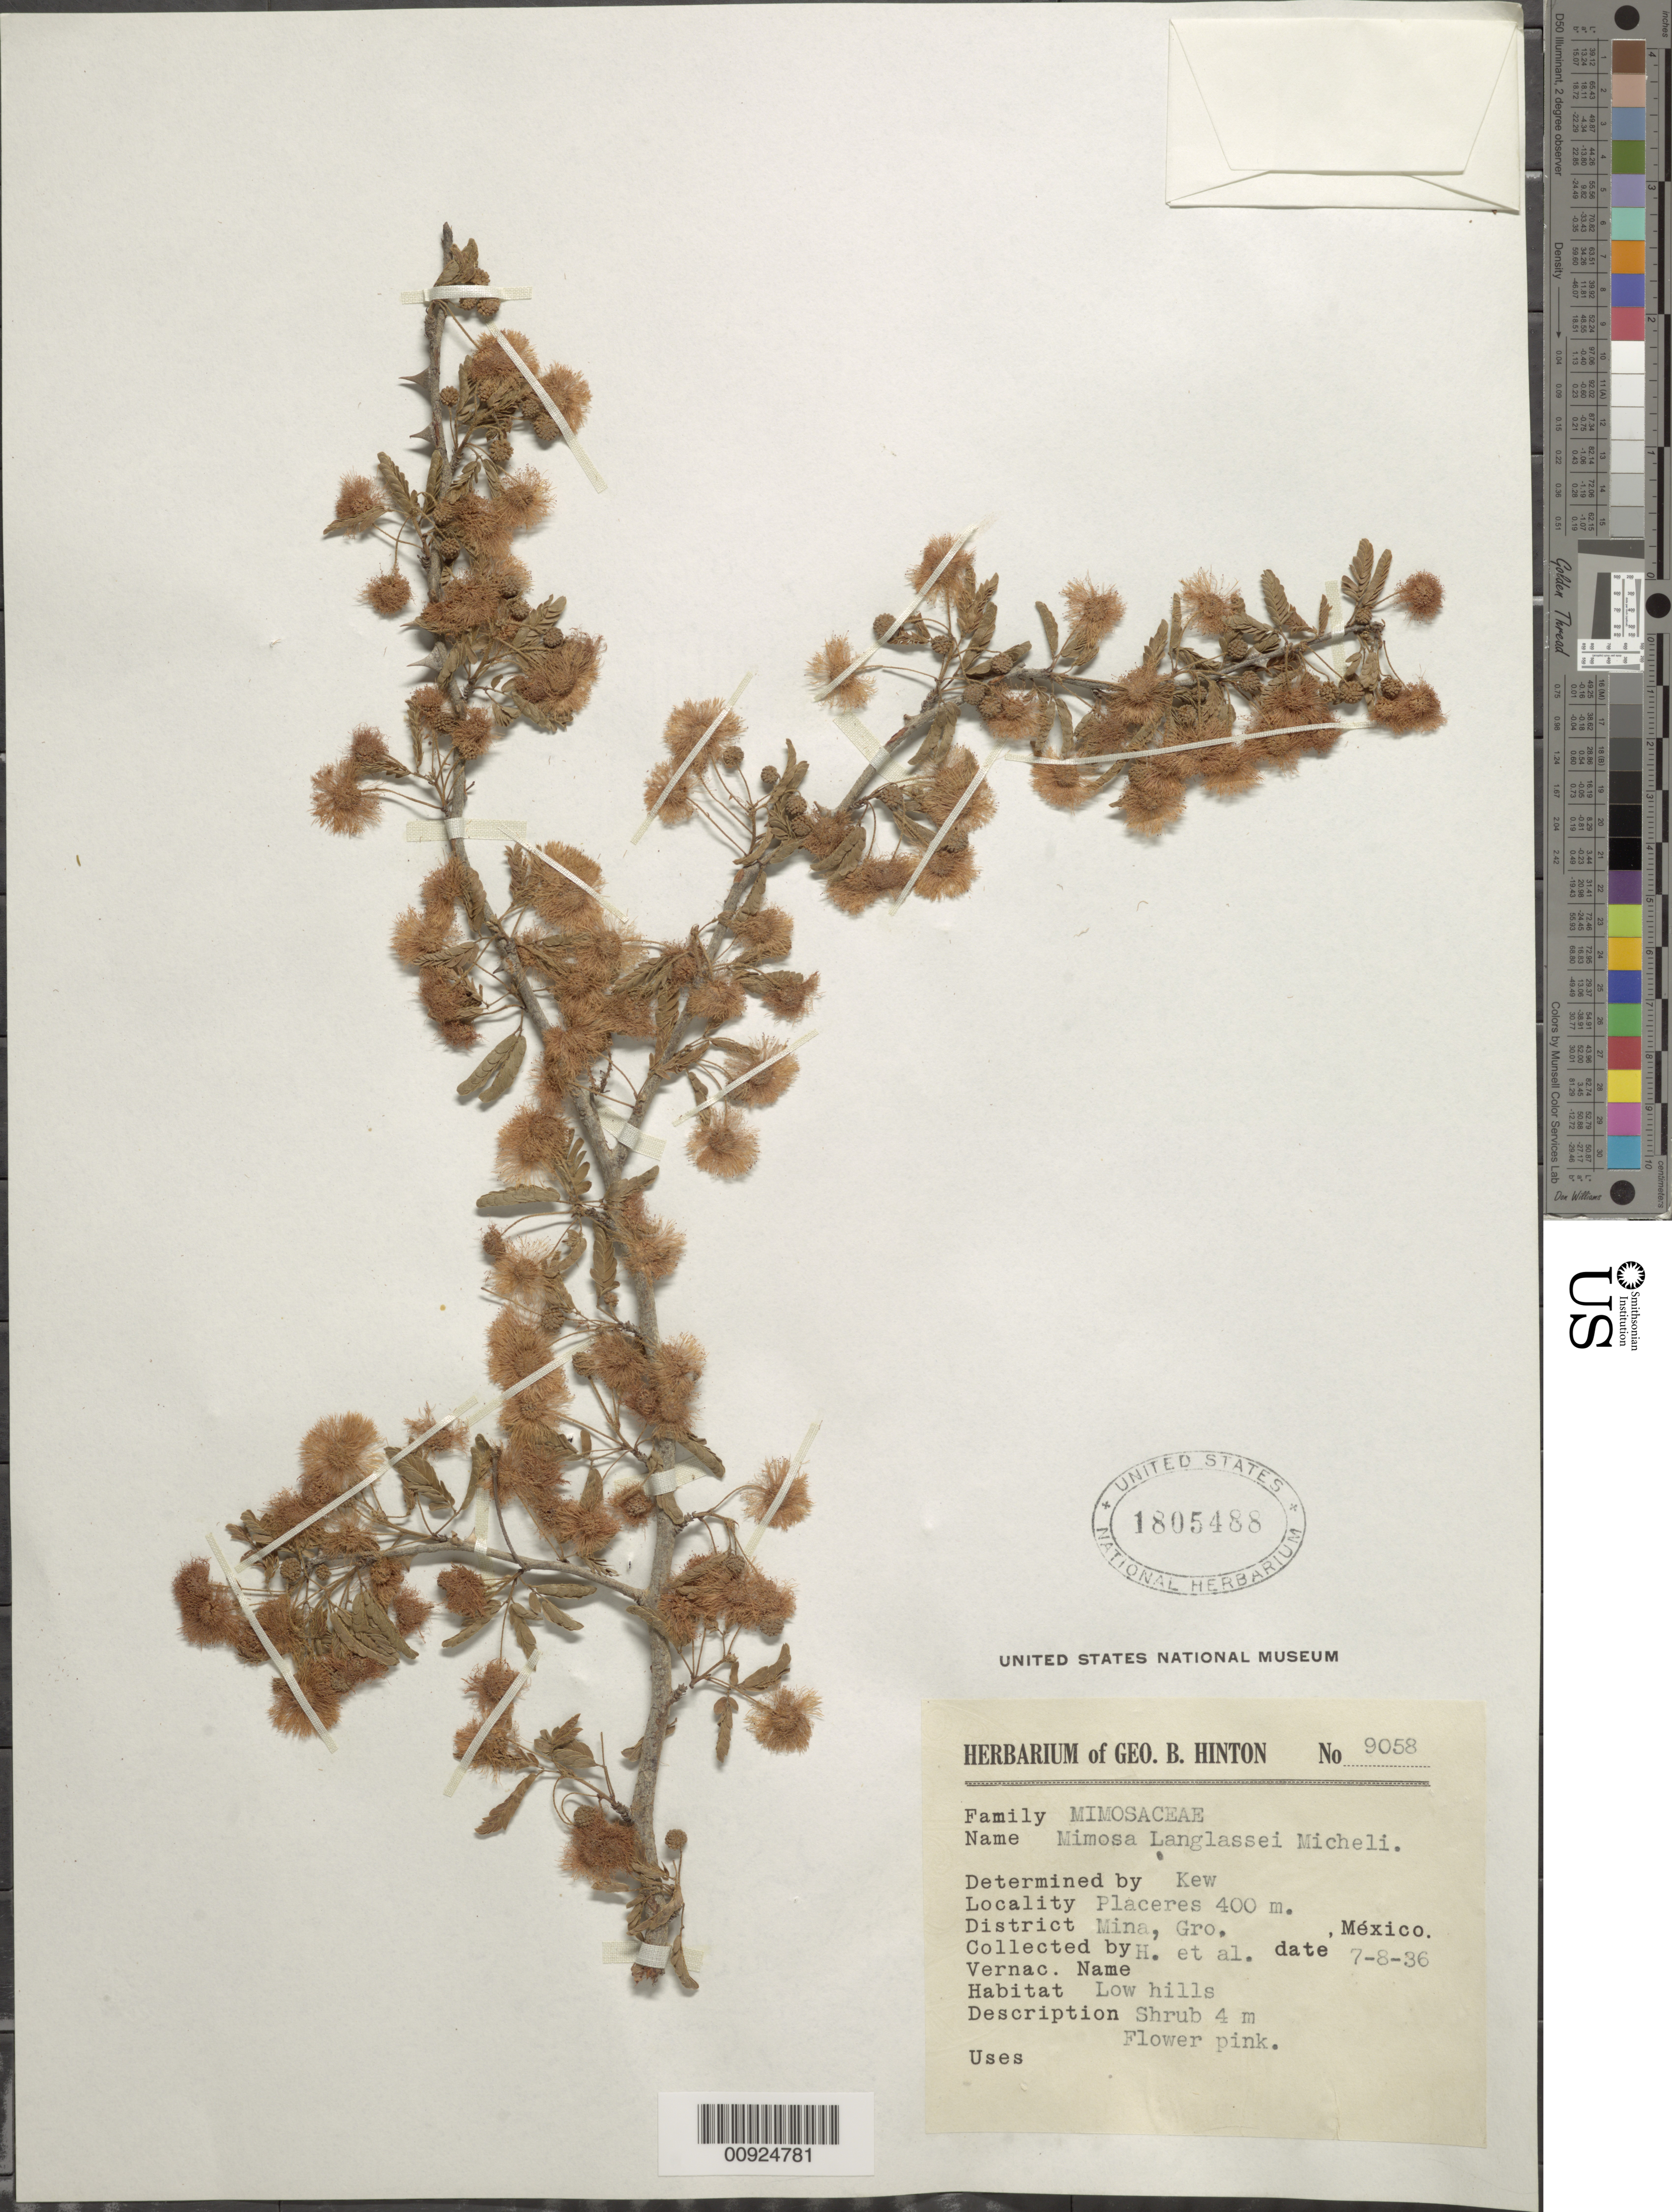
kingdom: Plantae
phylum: Tracheophyta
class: Magnoliopsida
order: Fabales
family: Fabaceae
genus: Mimosa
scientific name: Mimosa langlassei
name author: Micheli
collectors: G. B. Hinton & et al.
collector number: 9058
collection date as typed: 08 Jul 1936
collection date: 1936-07-08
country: Mexico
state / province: Guerrero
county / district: Mina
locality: Placeres, District Mina, Gro.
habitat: Low hills.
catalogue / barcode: US 1805488